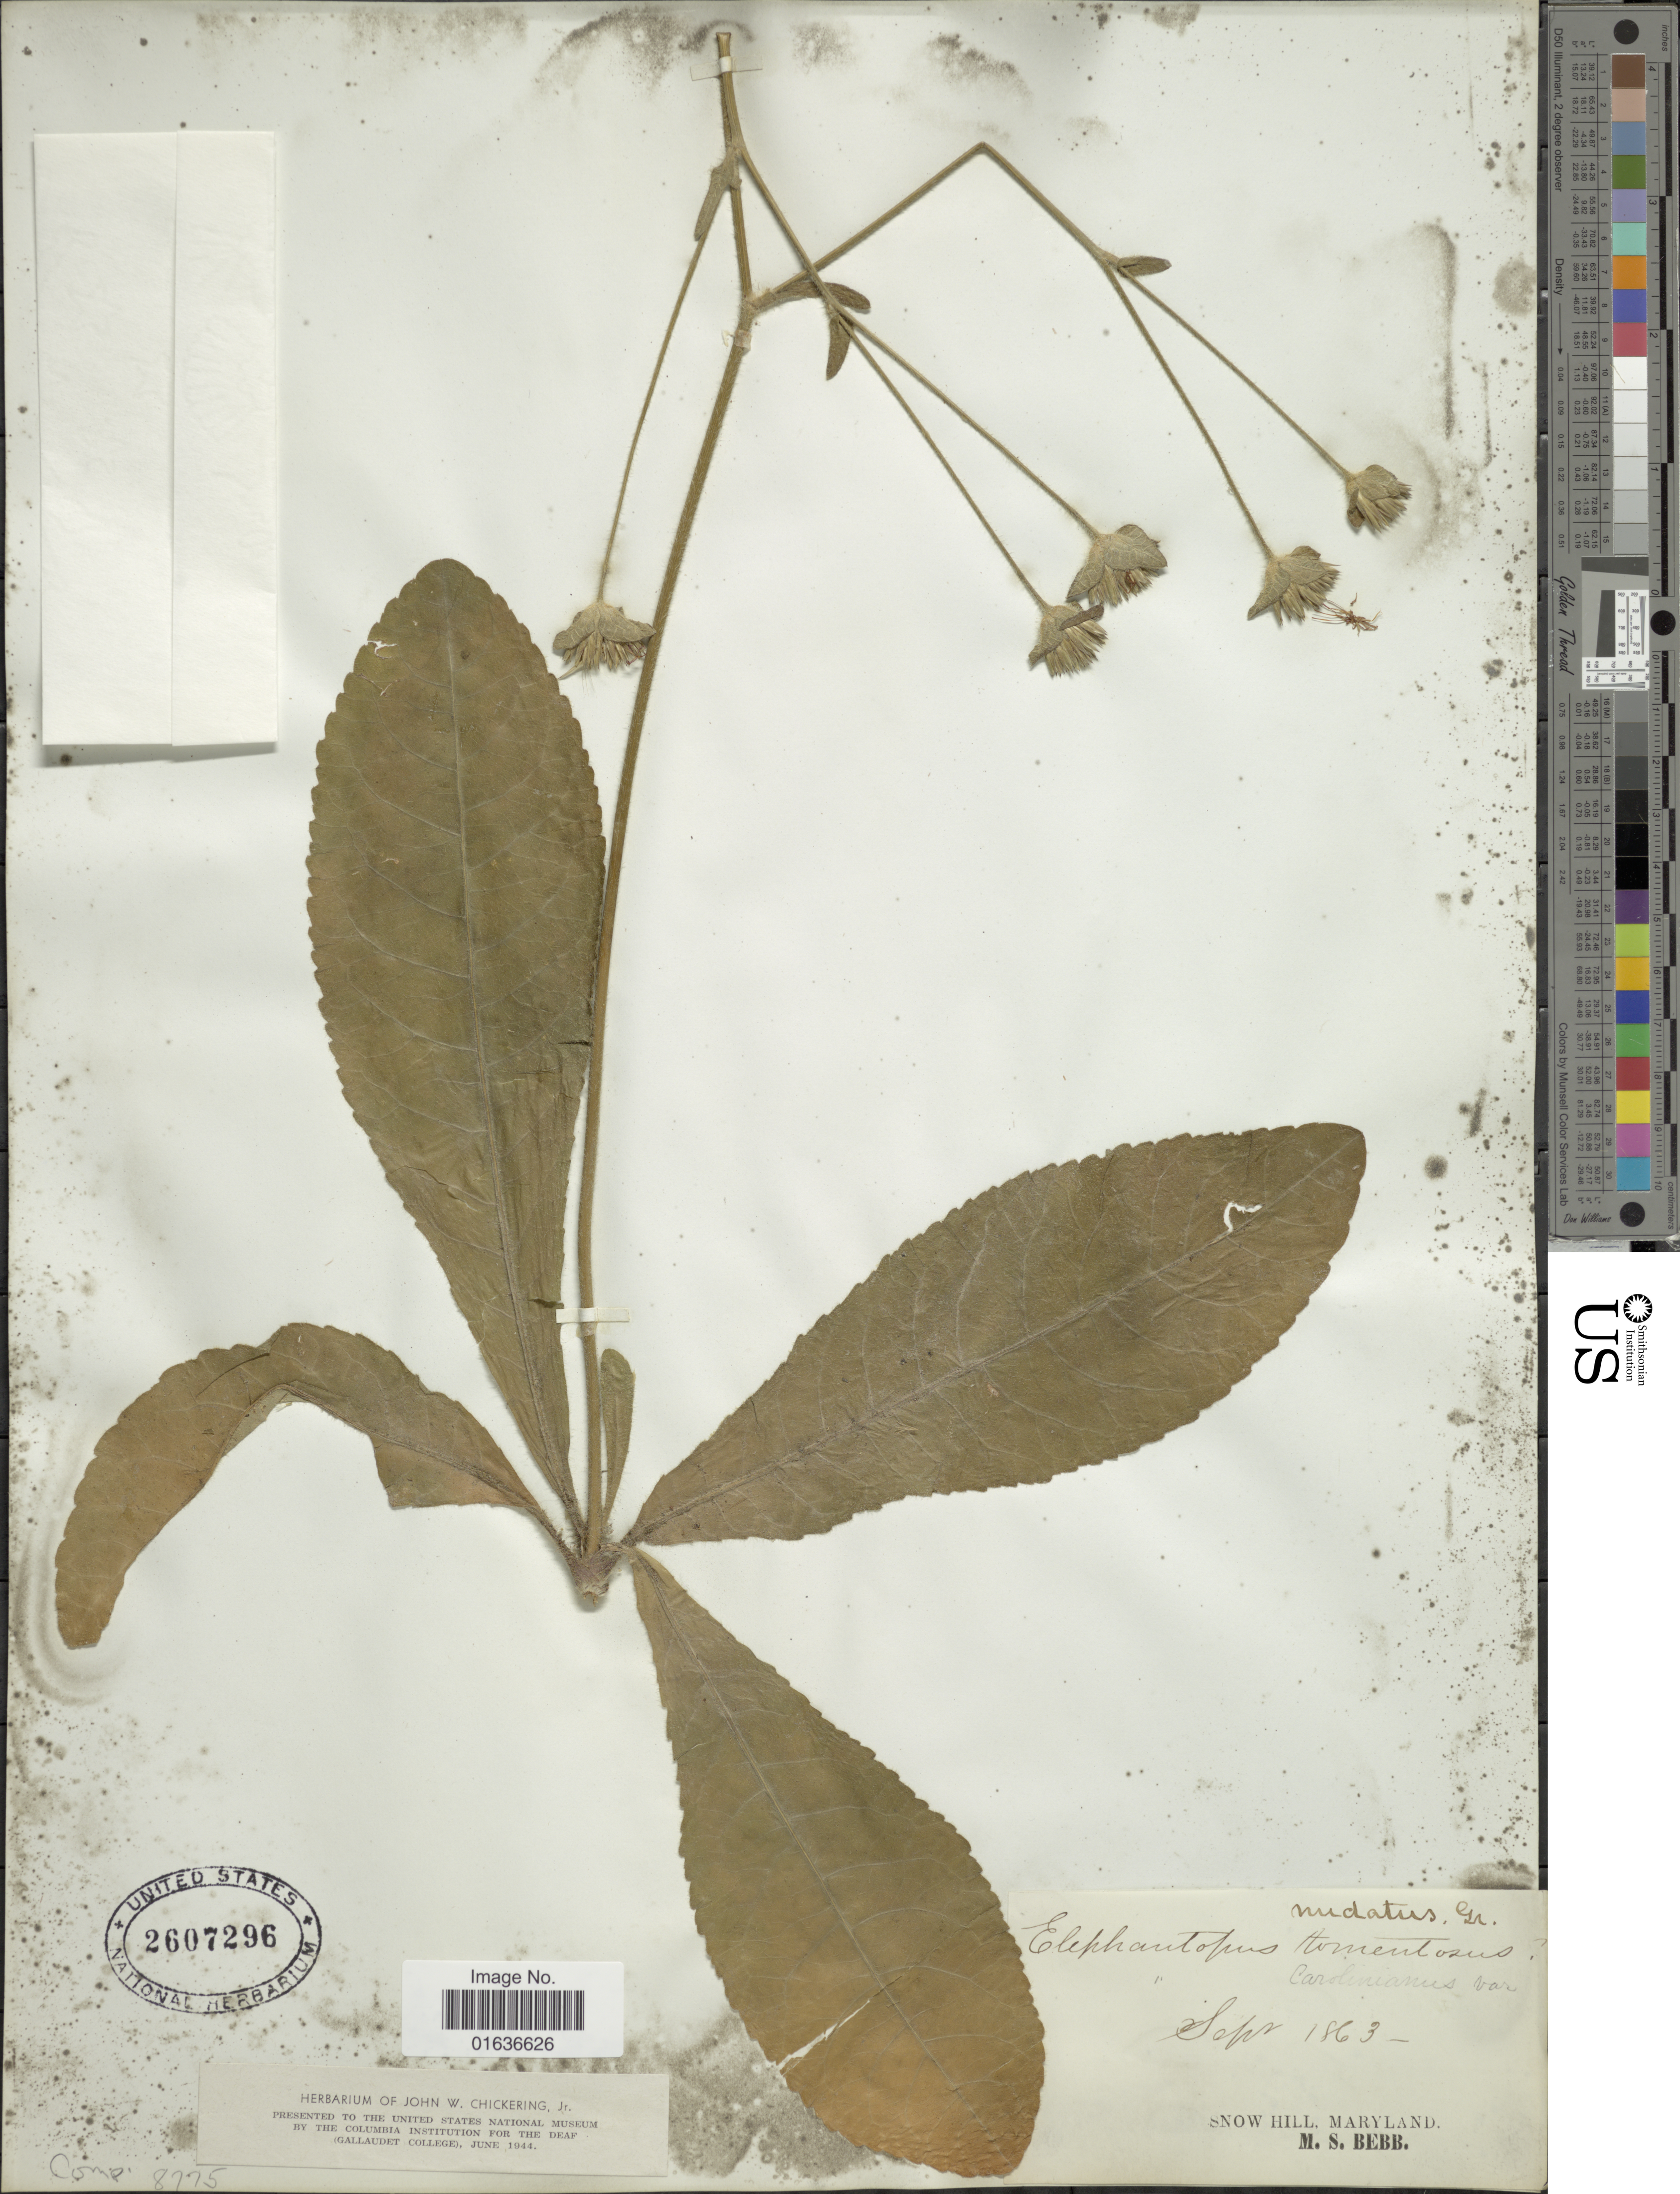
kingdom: Plantae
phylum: Tracheophyta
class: Magnoliopsida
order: Asterales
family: Asteraceae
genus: Elephantopus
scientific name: Elephantopus nudatus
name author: A. Gray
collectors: M. Bebb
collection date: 1863-09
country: United States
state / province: Maryland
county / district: Worcester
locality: Snow Hill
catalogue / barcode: US 2607296